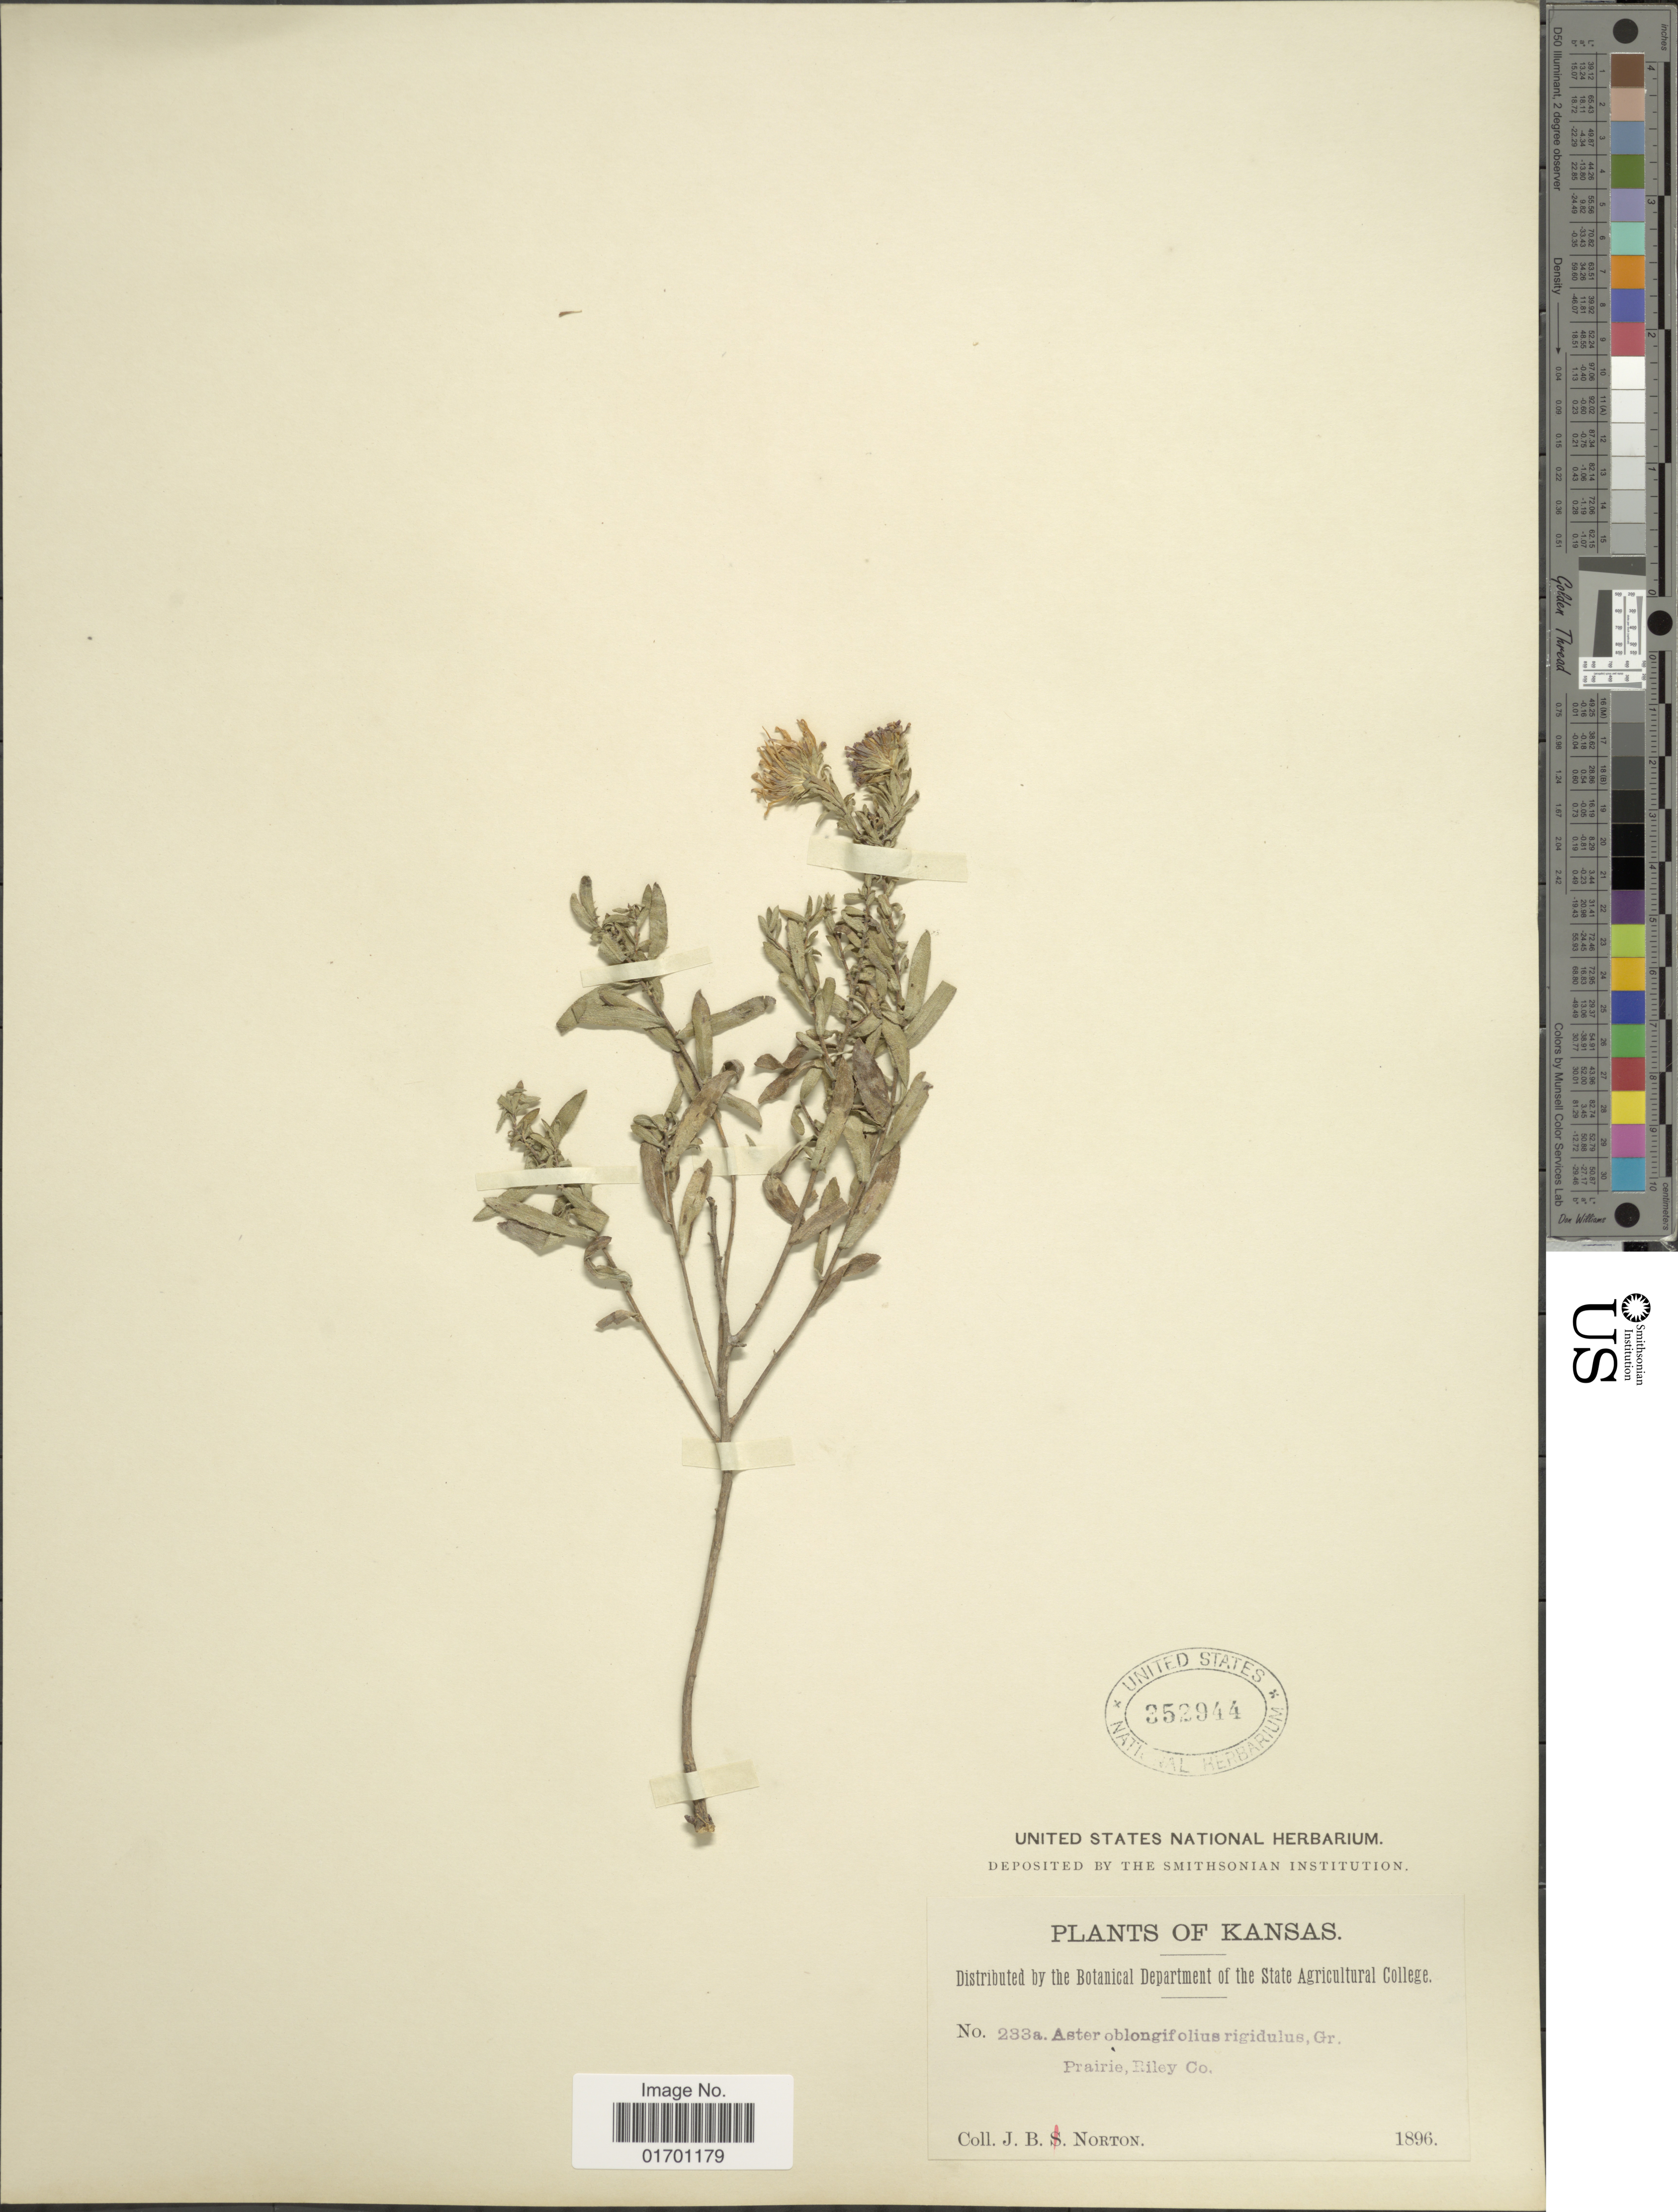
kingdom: Plantae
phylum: Tracheophyta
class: Magnoliopsida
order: Asterales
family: Asteraceae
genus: Symphyotrichum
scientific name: Symphyotrichum oblongifolium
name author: (Nutt.) G.L. Nesom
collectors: J. B. Norton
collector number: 233 a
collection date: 1896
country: United States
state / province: Kansas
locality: Prairie, Riley Co.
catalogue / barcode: US 352944